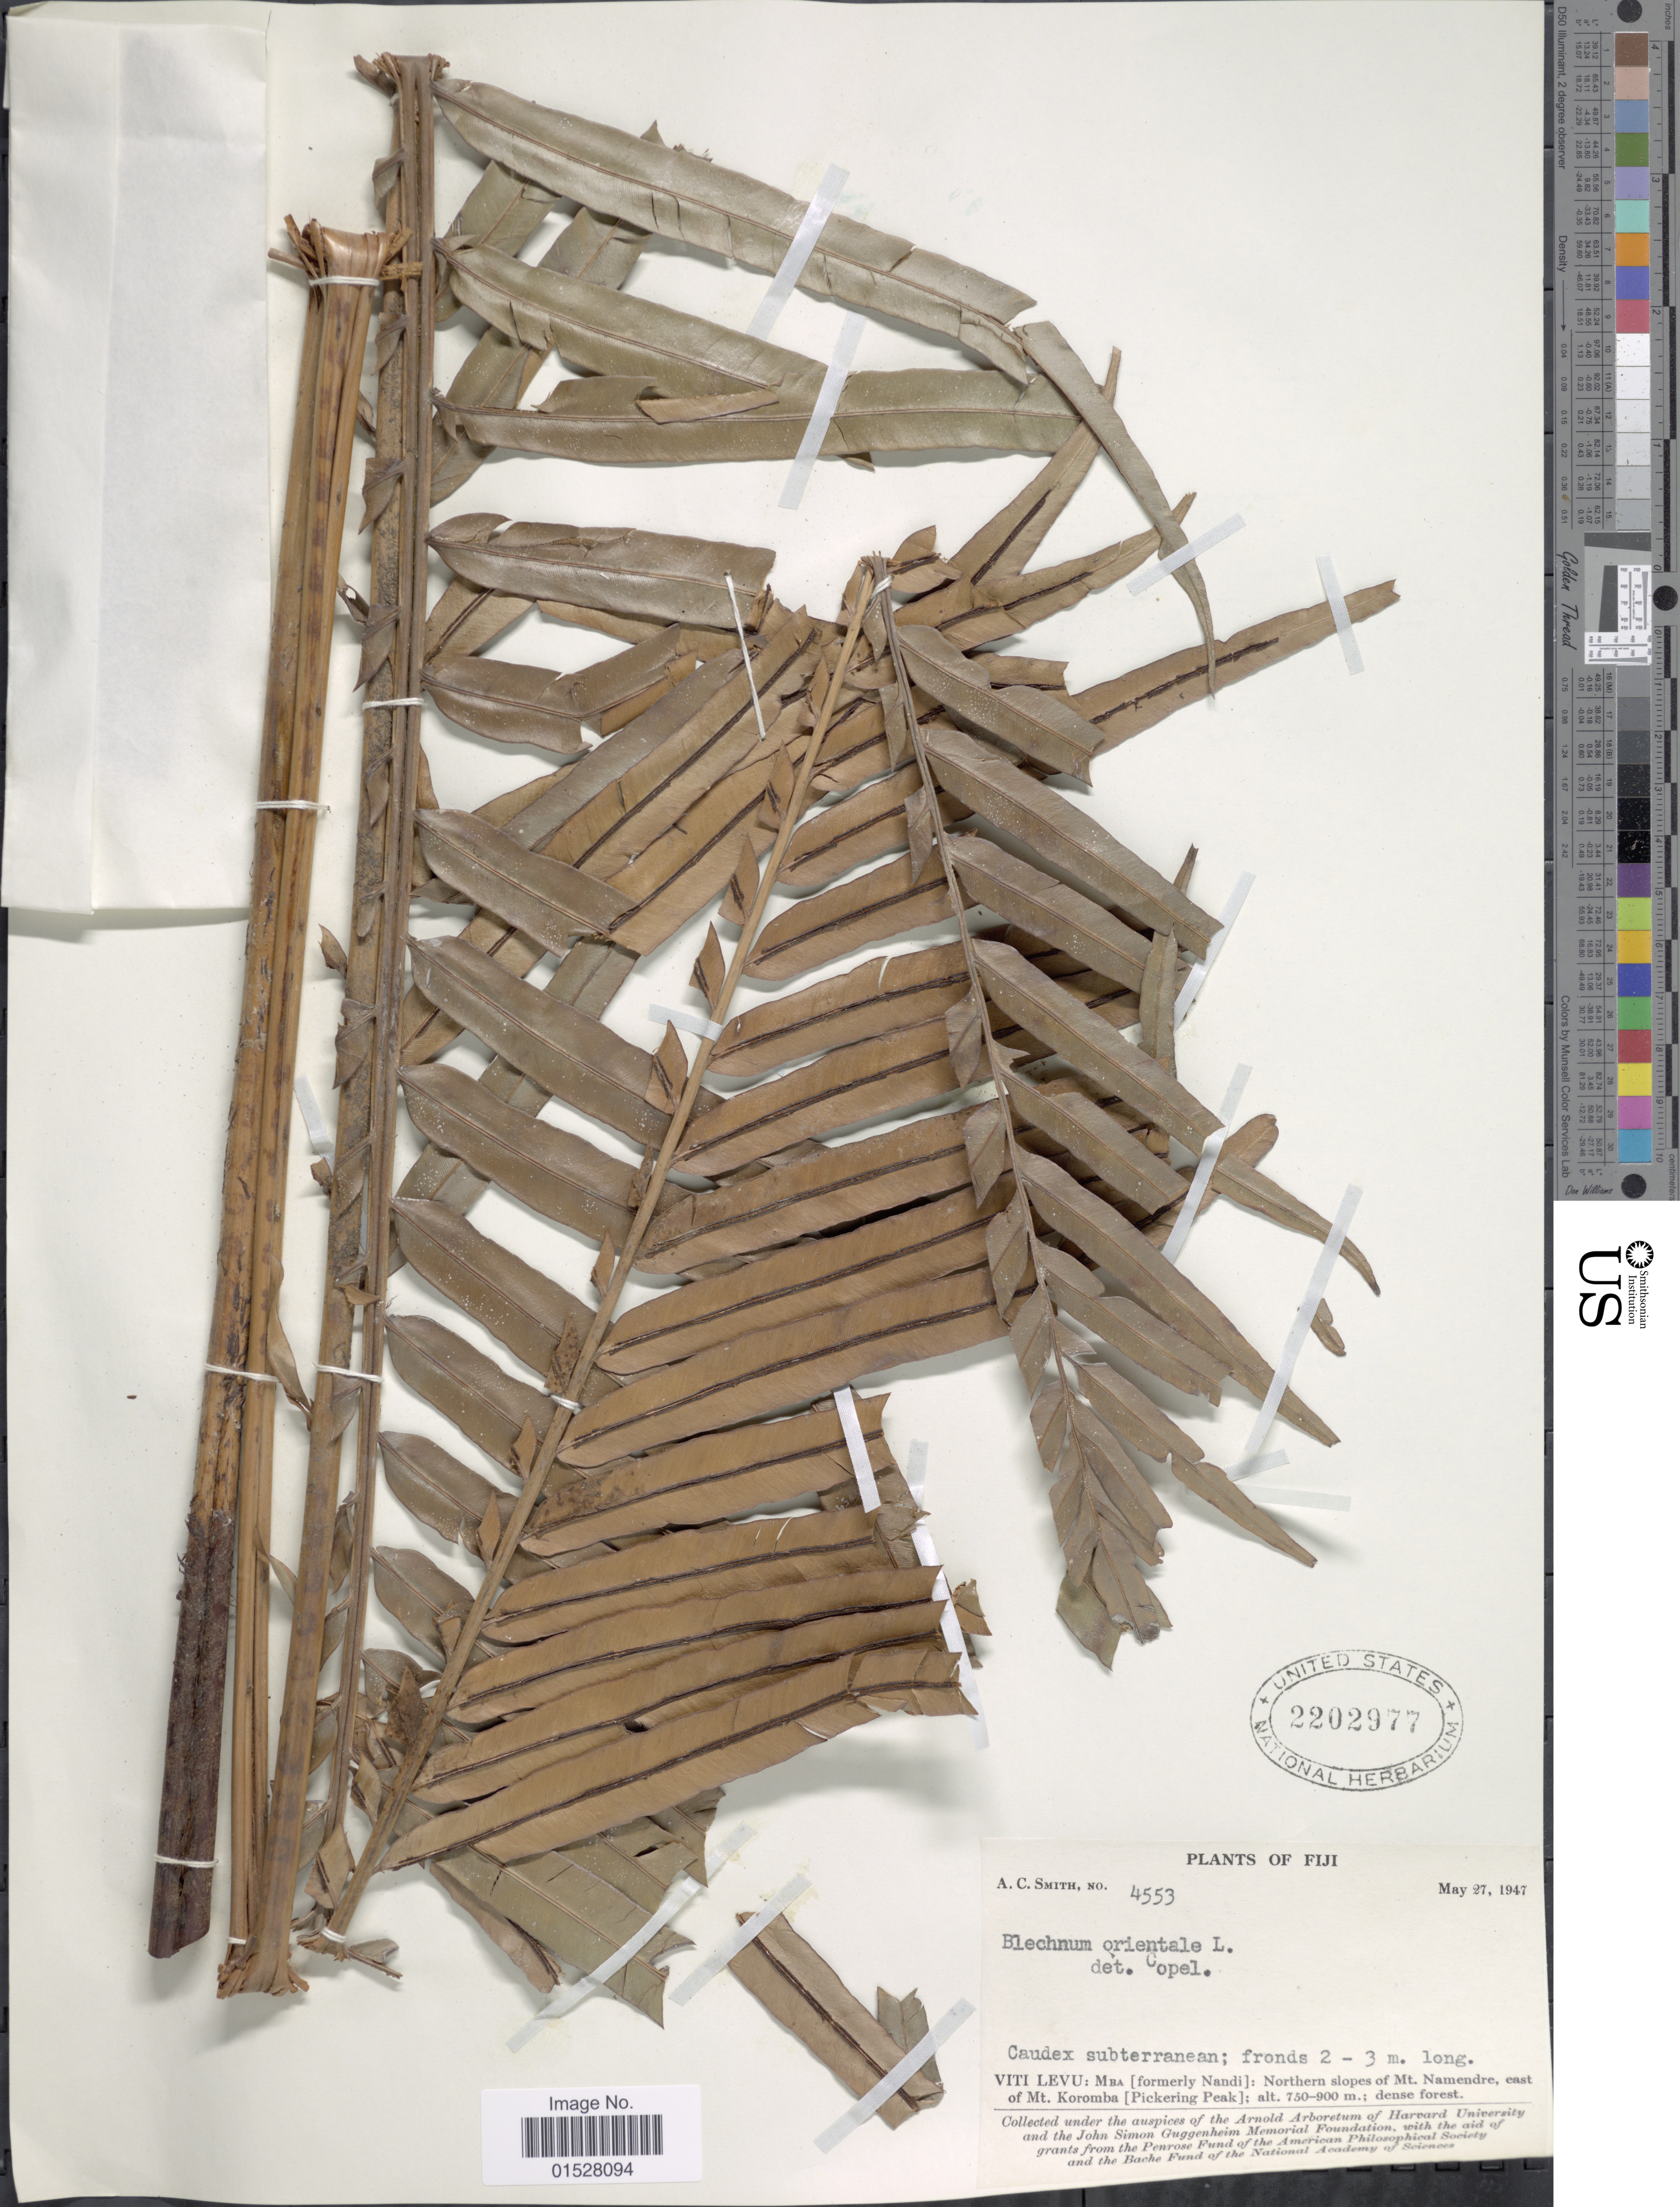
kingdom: Plantae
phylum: Tracheophyta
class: Polypodiopsida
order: Polypodiales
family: Blechnaceae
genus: Blechnum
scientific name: Blechnum orientale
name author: L.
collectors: A. C. Smith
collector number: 4553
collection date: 1947-05-27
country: Fiji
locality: Viti Levu: Mba (formerly Tholo Nandi): Northern slopes of Mt. Namendre, east of Mt. Koromba (Pickering Peak).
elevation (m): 750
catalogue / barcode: US 2202977